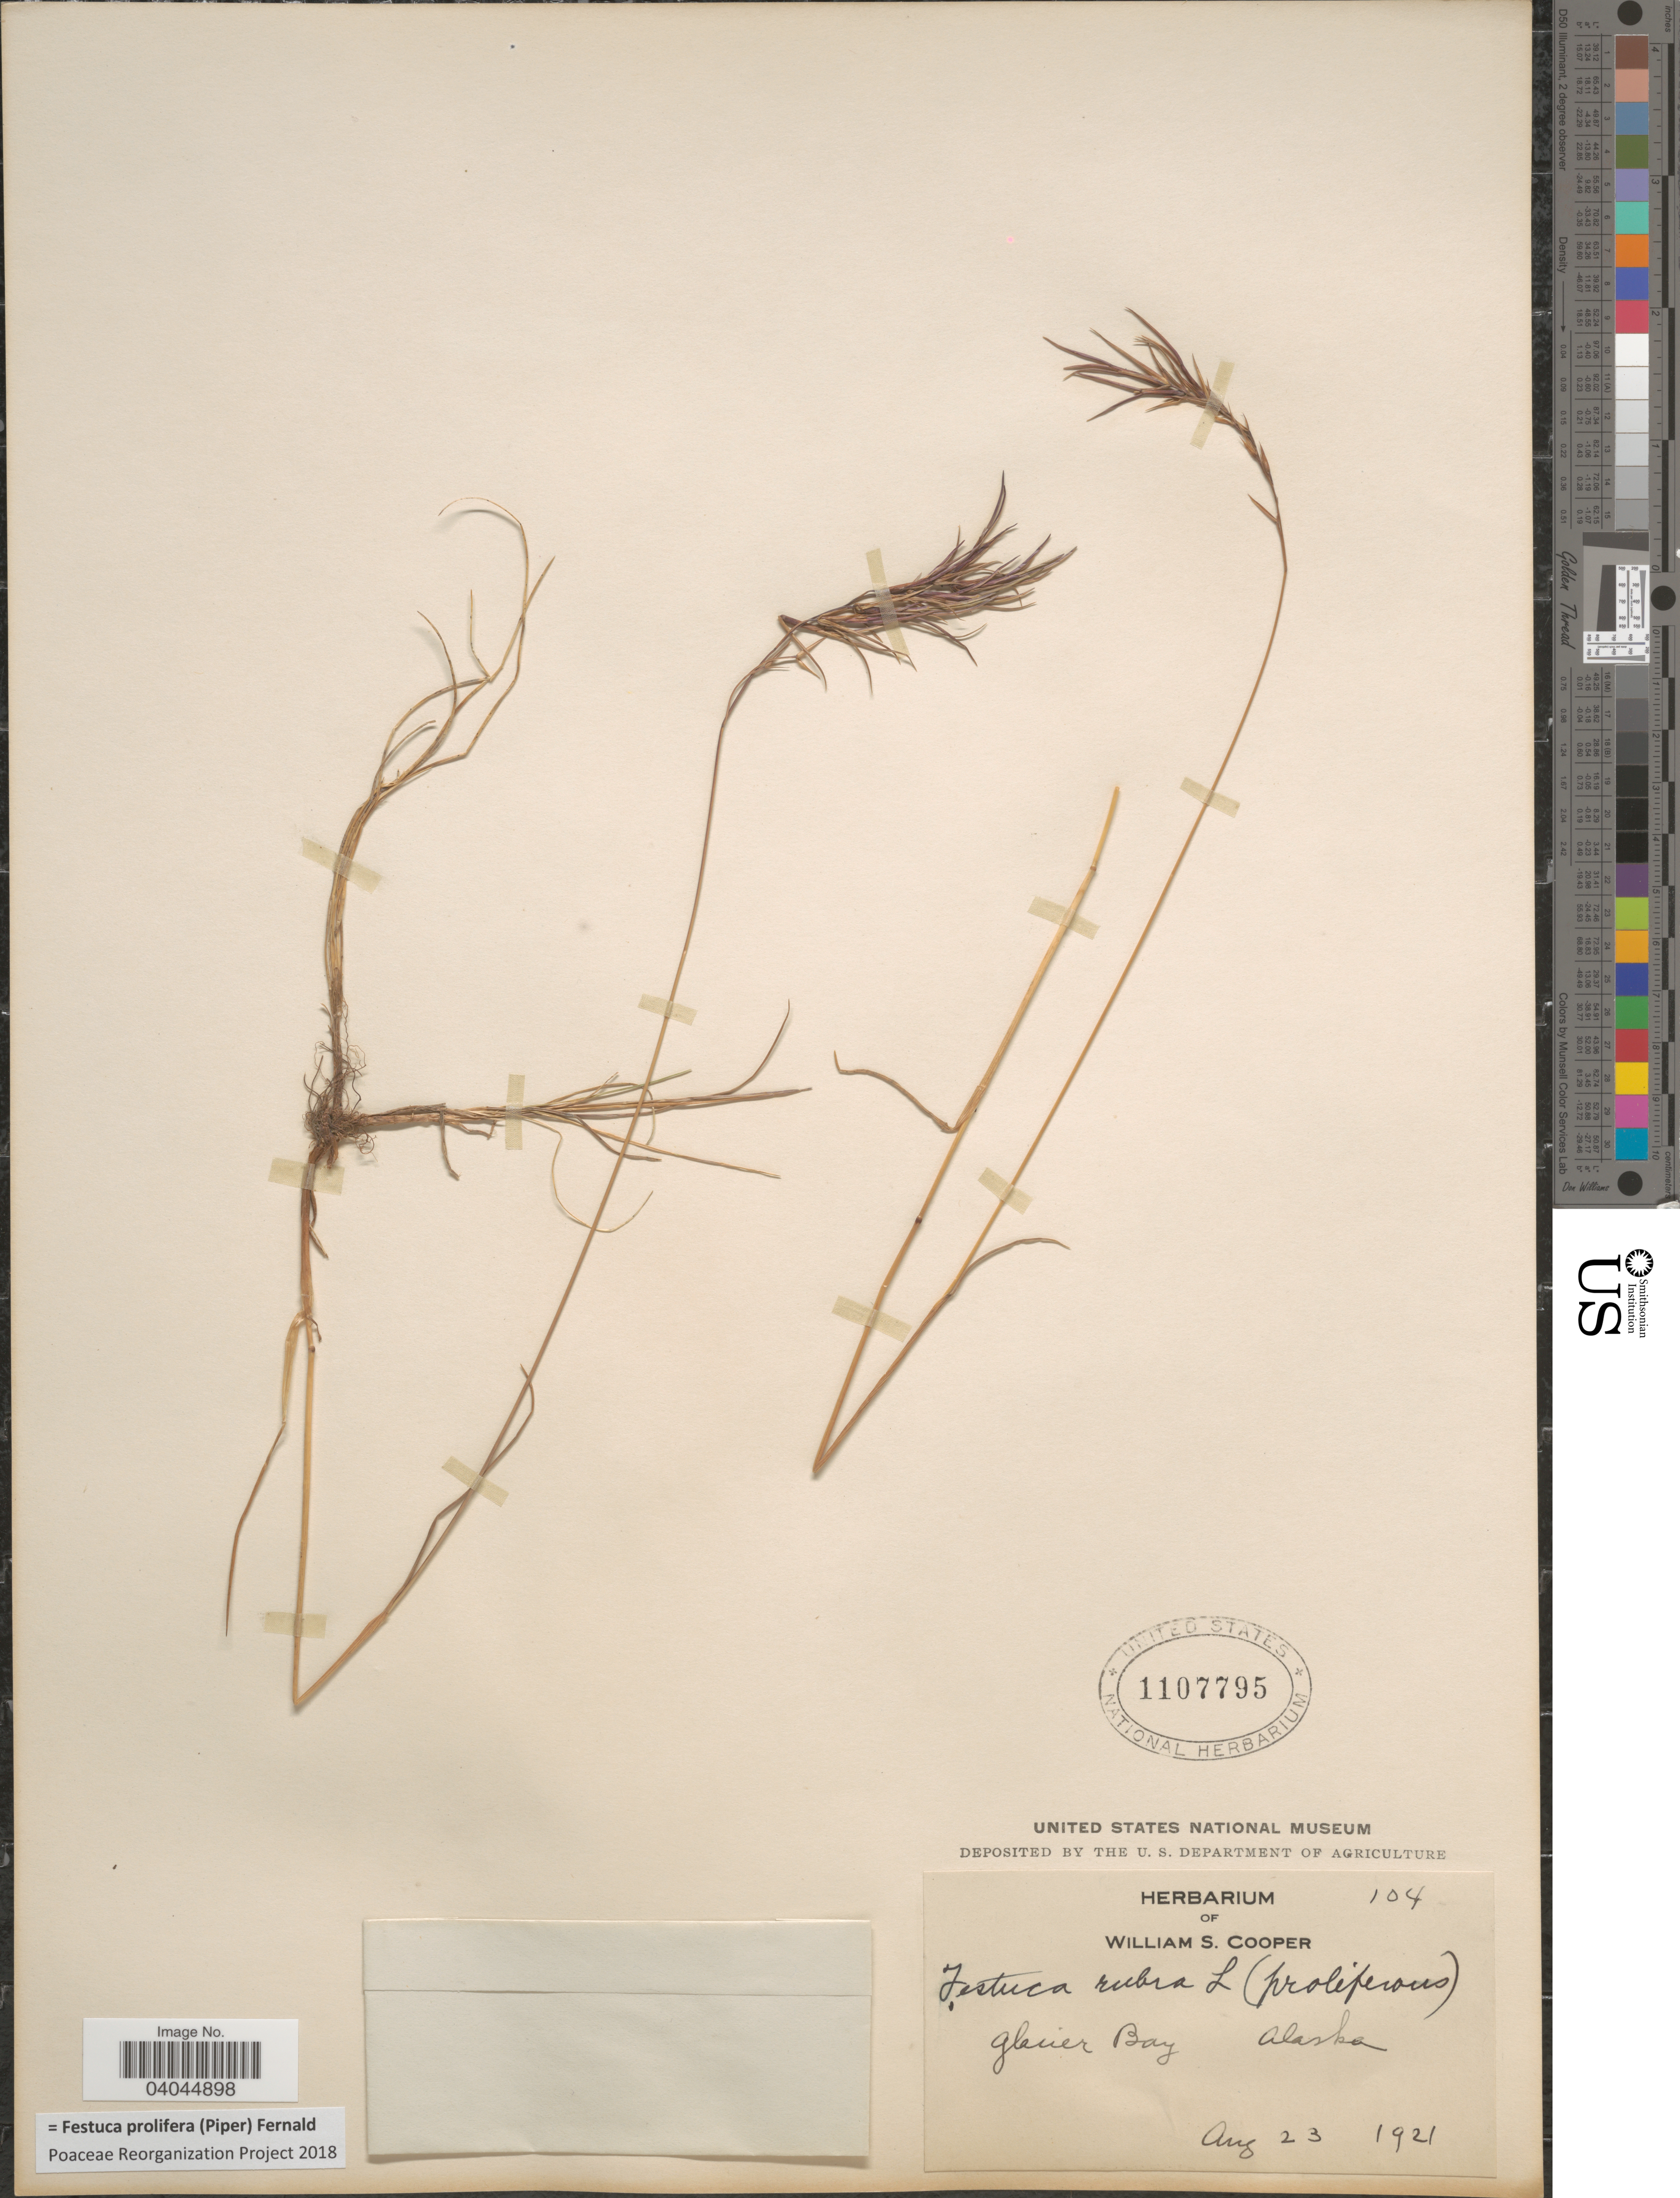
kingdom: Plantae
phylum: Tracheophyta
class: Liliopsida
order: Poales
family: Poaceae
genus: Festuca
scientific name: Festuca prolifera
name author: (Piper) Fernald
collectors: ex Herb. William S. Cooper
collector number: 104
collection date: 1921-08-23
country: United States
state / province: Alaska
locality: Glacier Bay.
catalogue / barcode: US 1107795